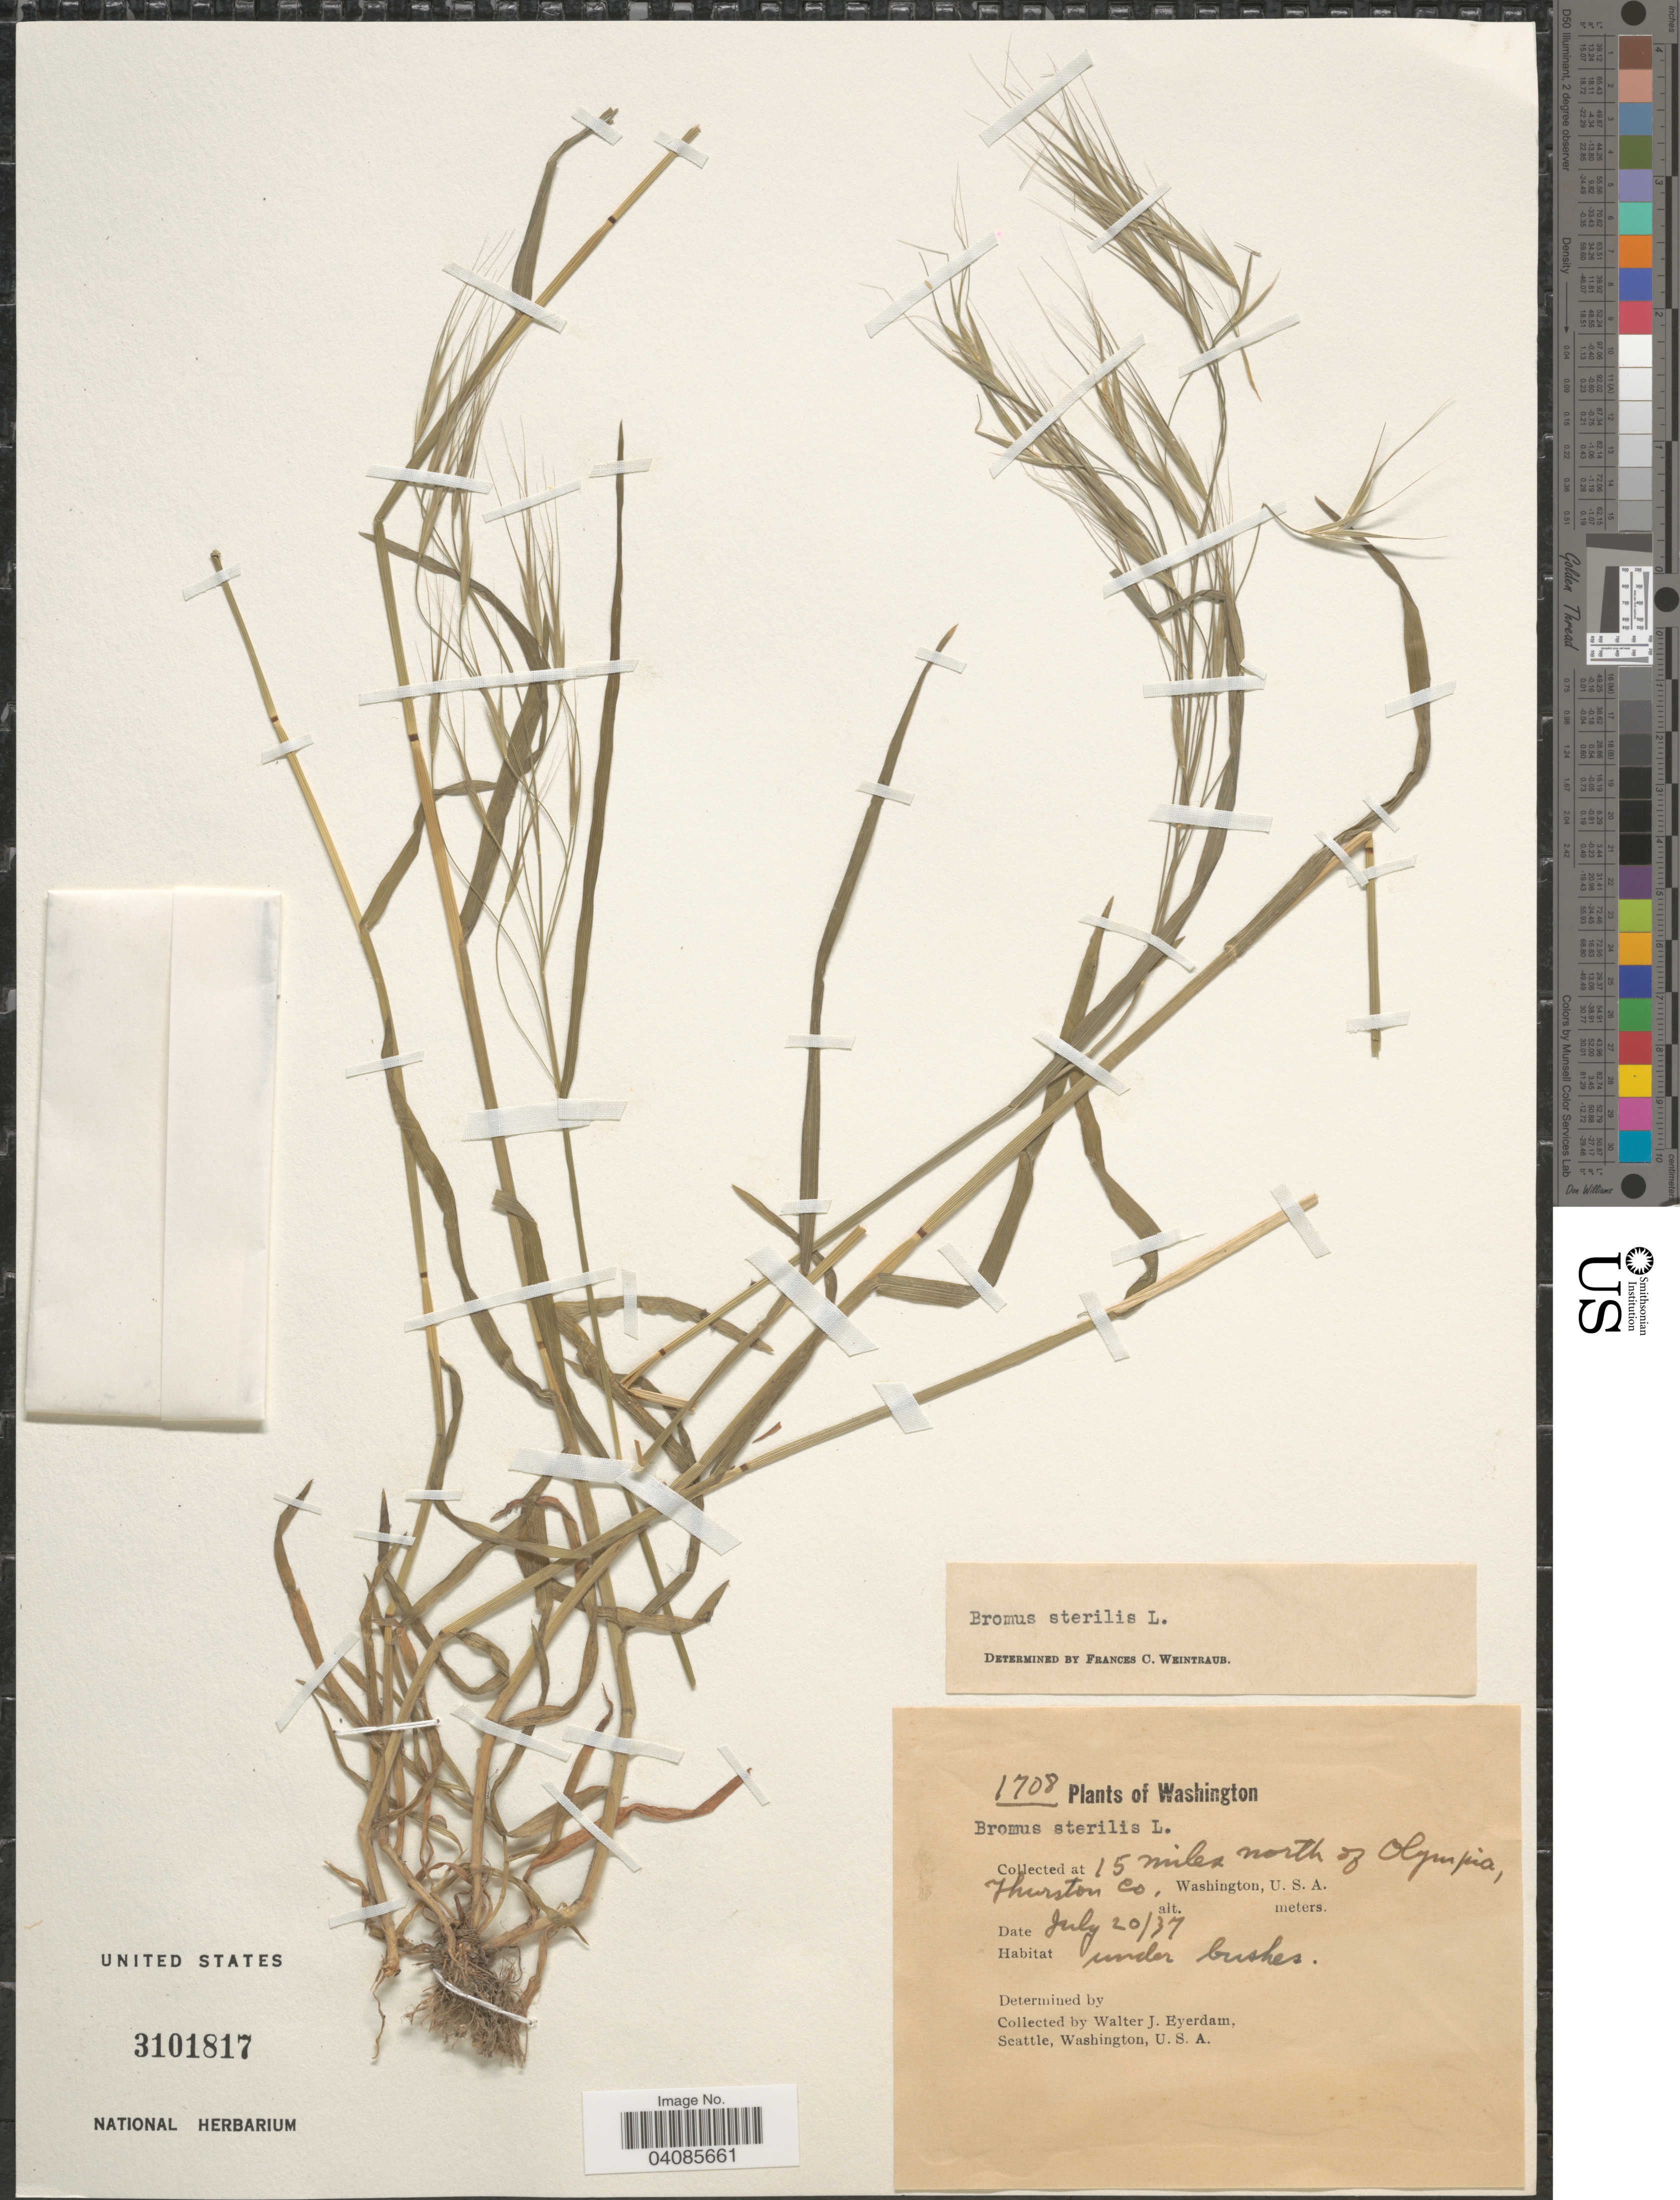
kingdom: Plantae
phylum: Tracheophyta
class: Liliopsida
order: Poales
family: Poaceae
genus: Bromus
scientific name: Bromus sterilis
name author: L.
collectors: W. J. Eyerdam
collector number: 1708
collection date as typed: Transcribed d/m/y: 20/7/37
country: United States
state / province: Washington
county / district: Thurston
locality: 15 miles north of Olympia, Thurston Co.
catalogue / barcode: US 3101817